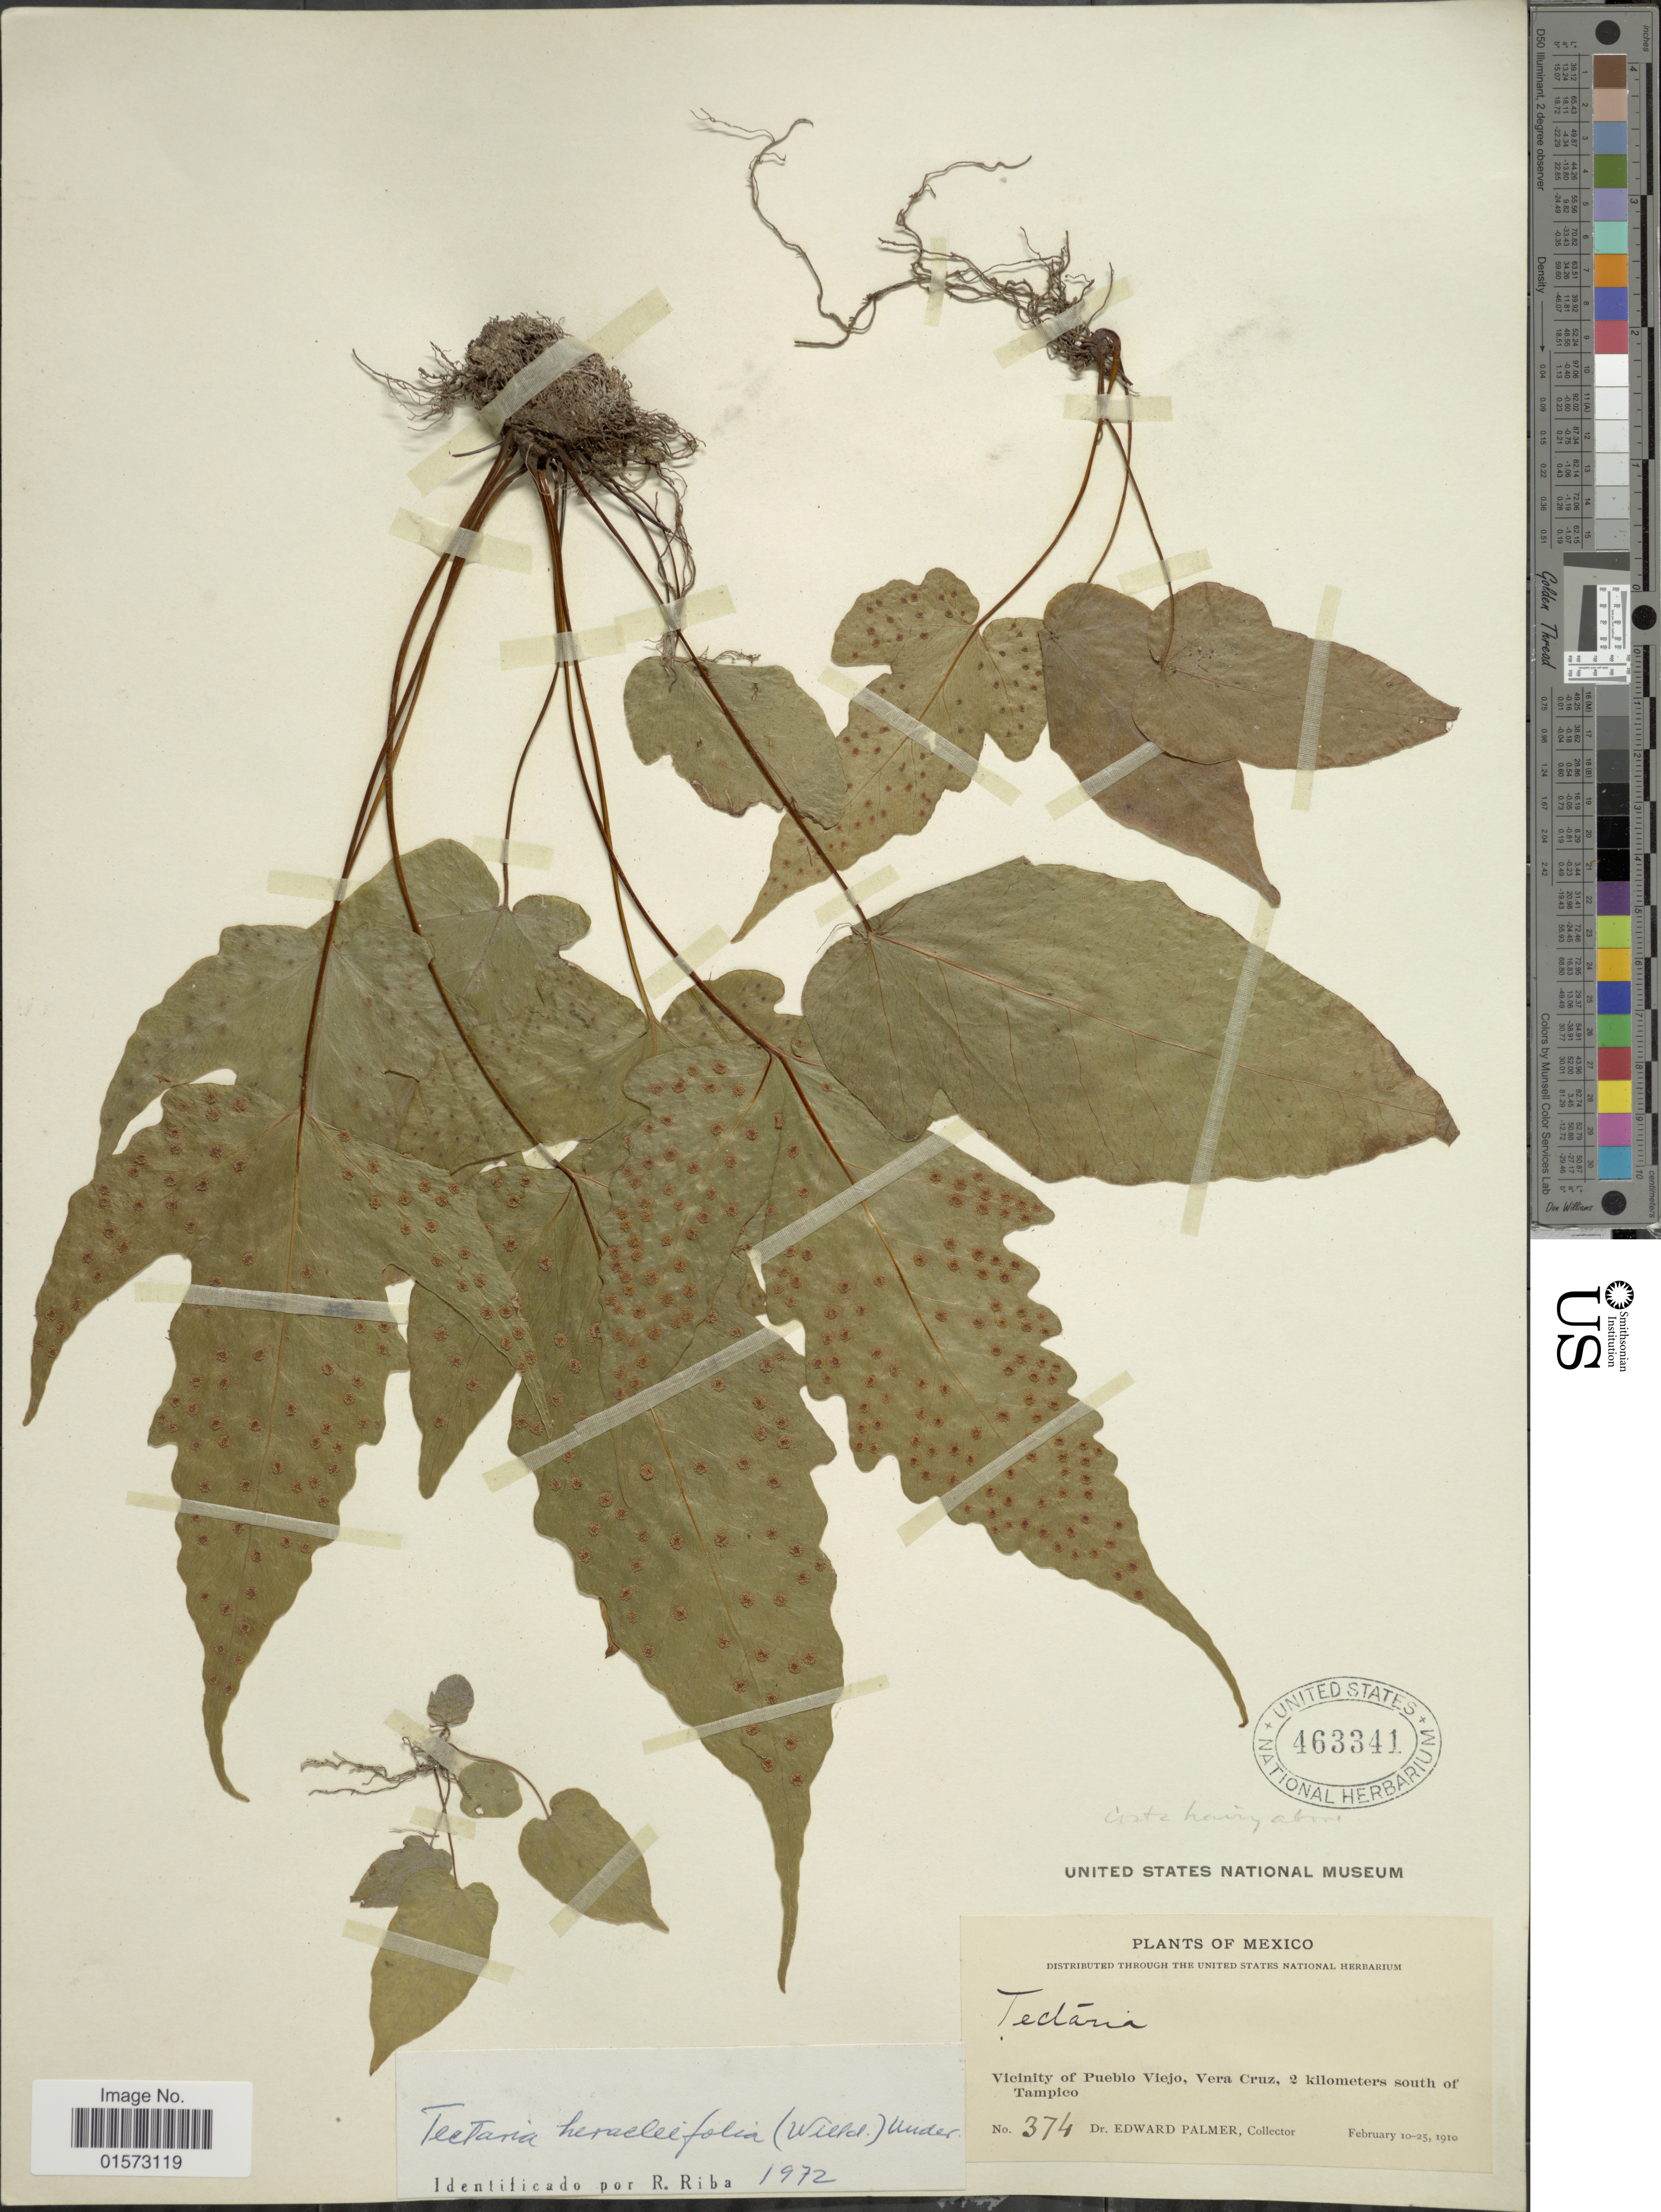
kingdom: Plantae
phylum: Tracheophyta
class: Polypodiopsida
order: Polypodiales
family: Tectariaceae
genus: Tectaria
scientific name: Tectaria heracleifolia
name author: (Willd.) Underw.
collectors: E. Palmer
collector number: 374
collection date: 1910-02-10/1910-02-25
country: Mexico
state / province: Veracruz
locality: Vicinity of Pueblo Viejo, Vera Cruz, 2 kilometers south of Tampico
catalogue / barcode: US 463341